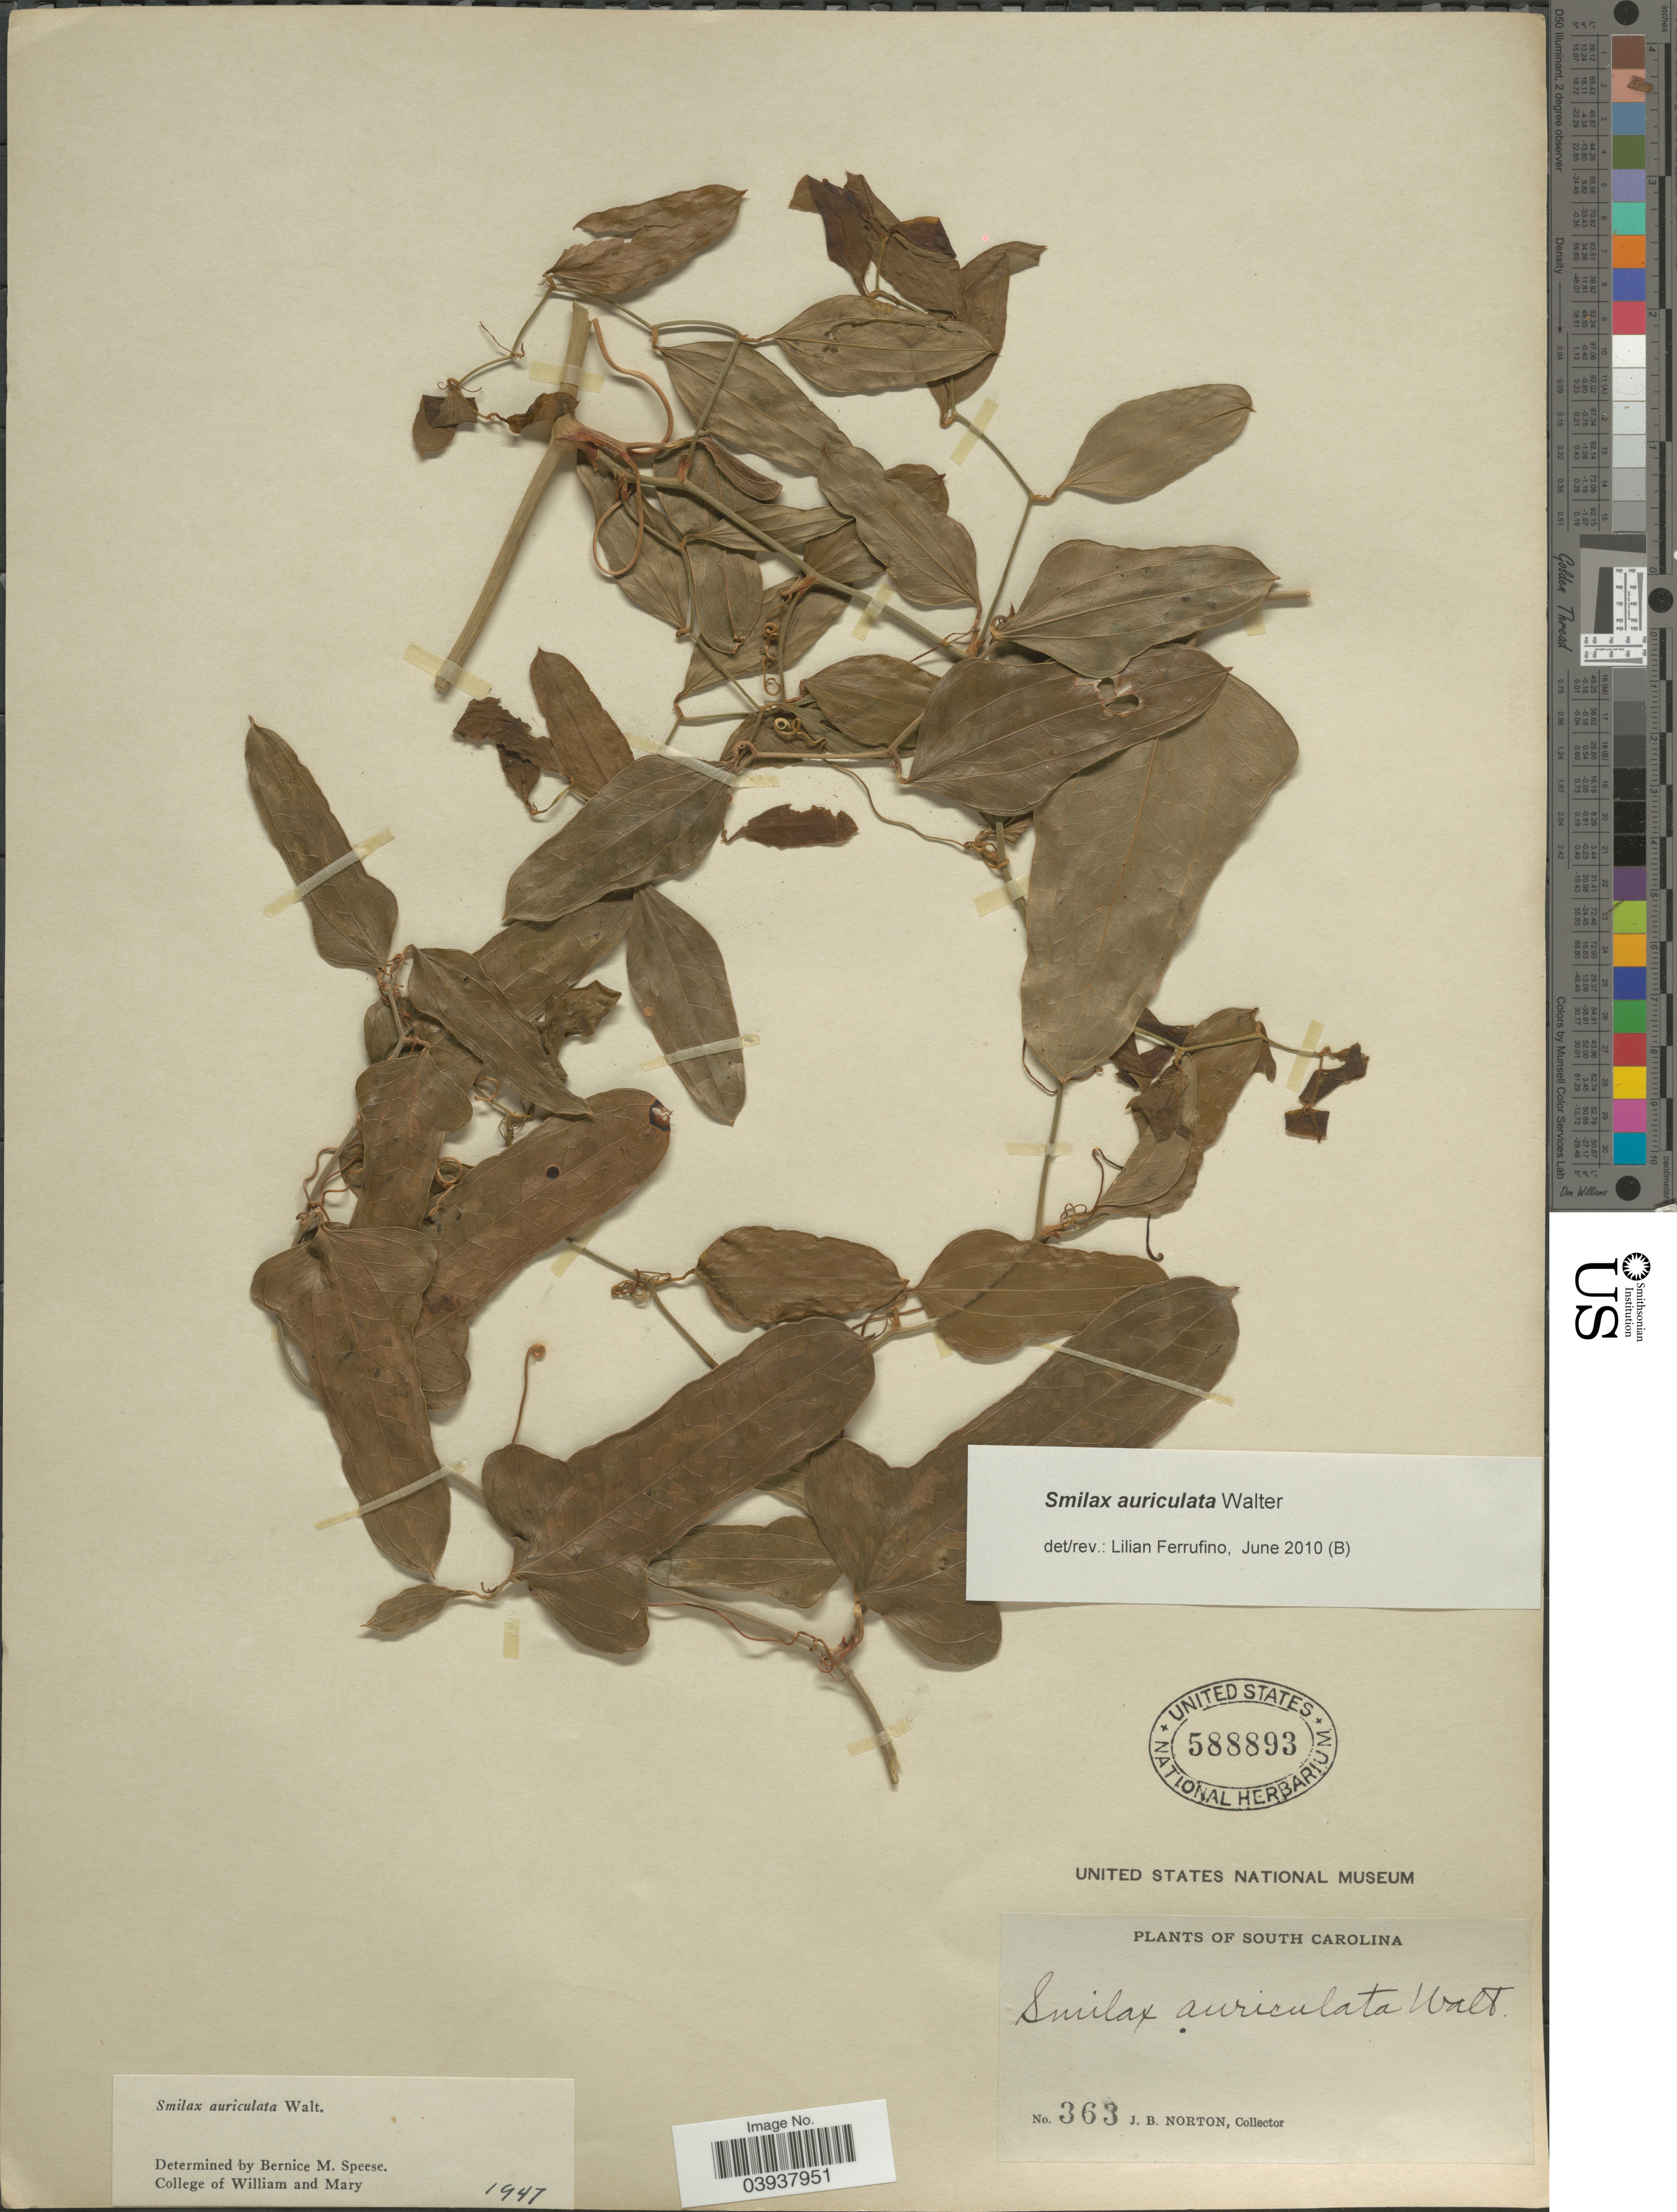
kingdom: Plantae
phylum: Tracheophyta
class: Liliopsida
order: Liliales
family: Smilacaceae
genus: Smilax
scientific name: Smilax auriculata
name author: Walter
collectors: J. B. Norton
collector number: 363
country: United States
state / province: South Carolina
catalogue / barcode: US 588893